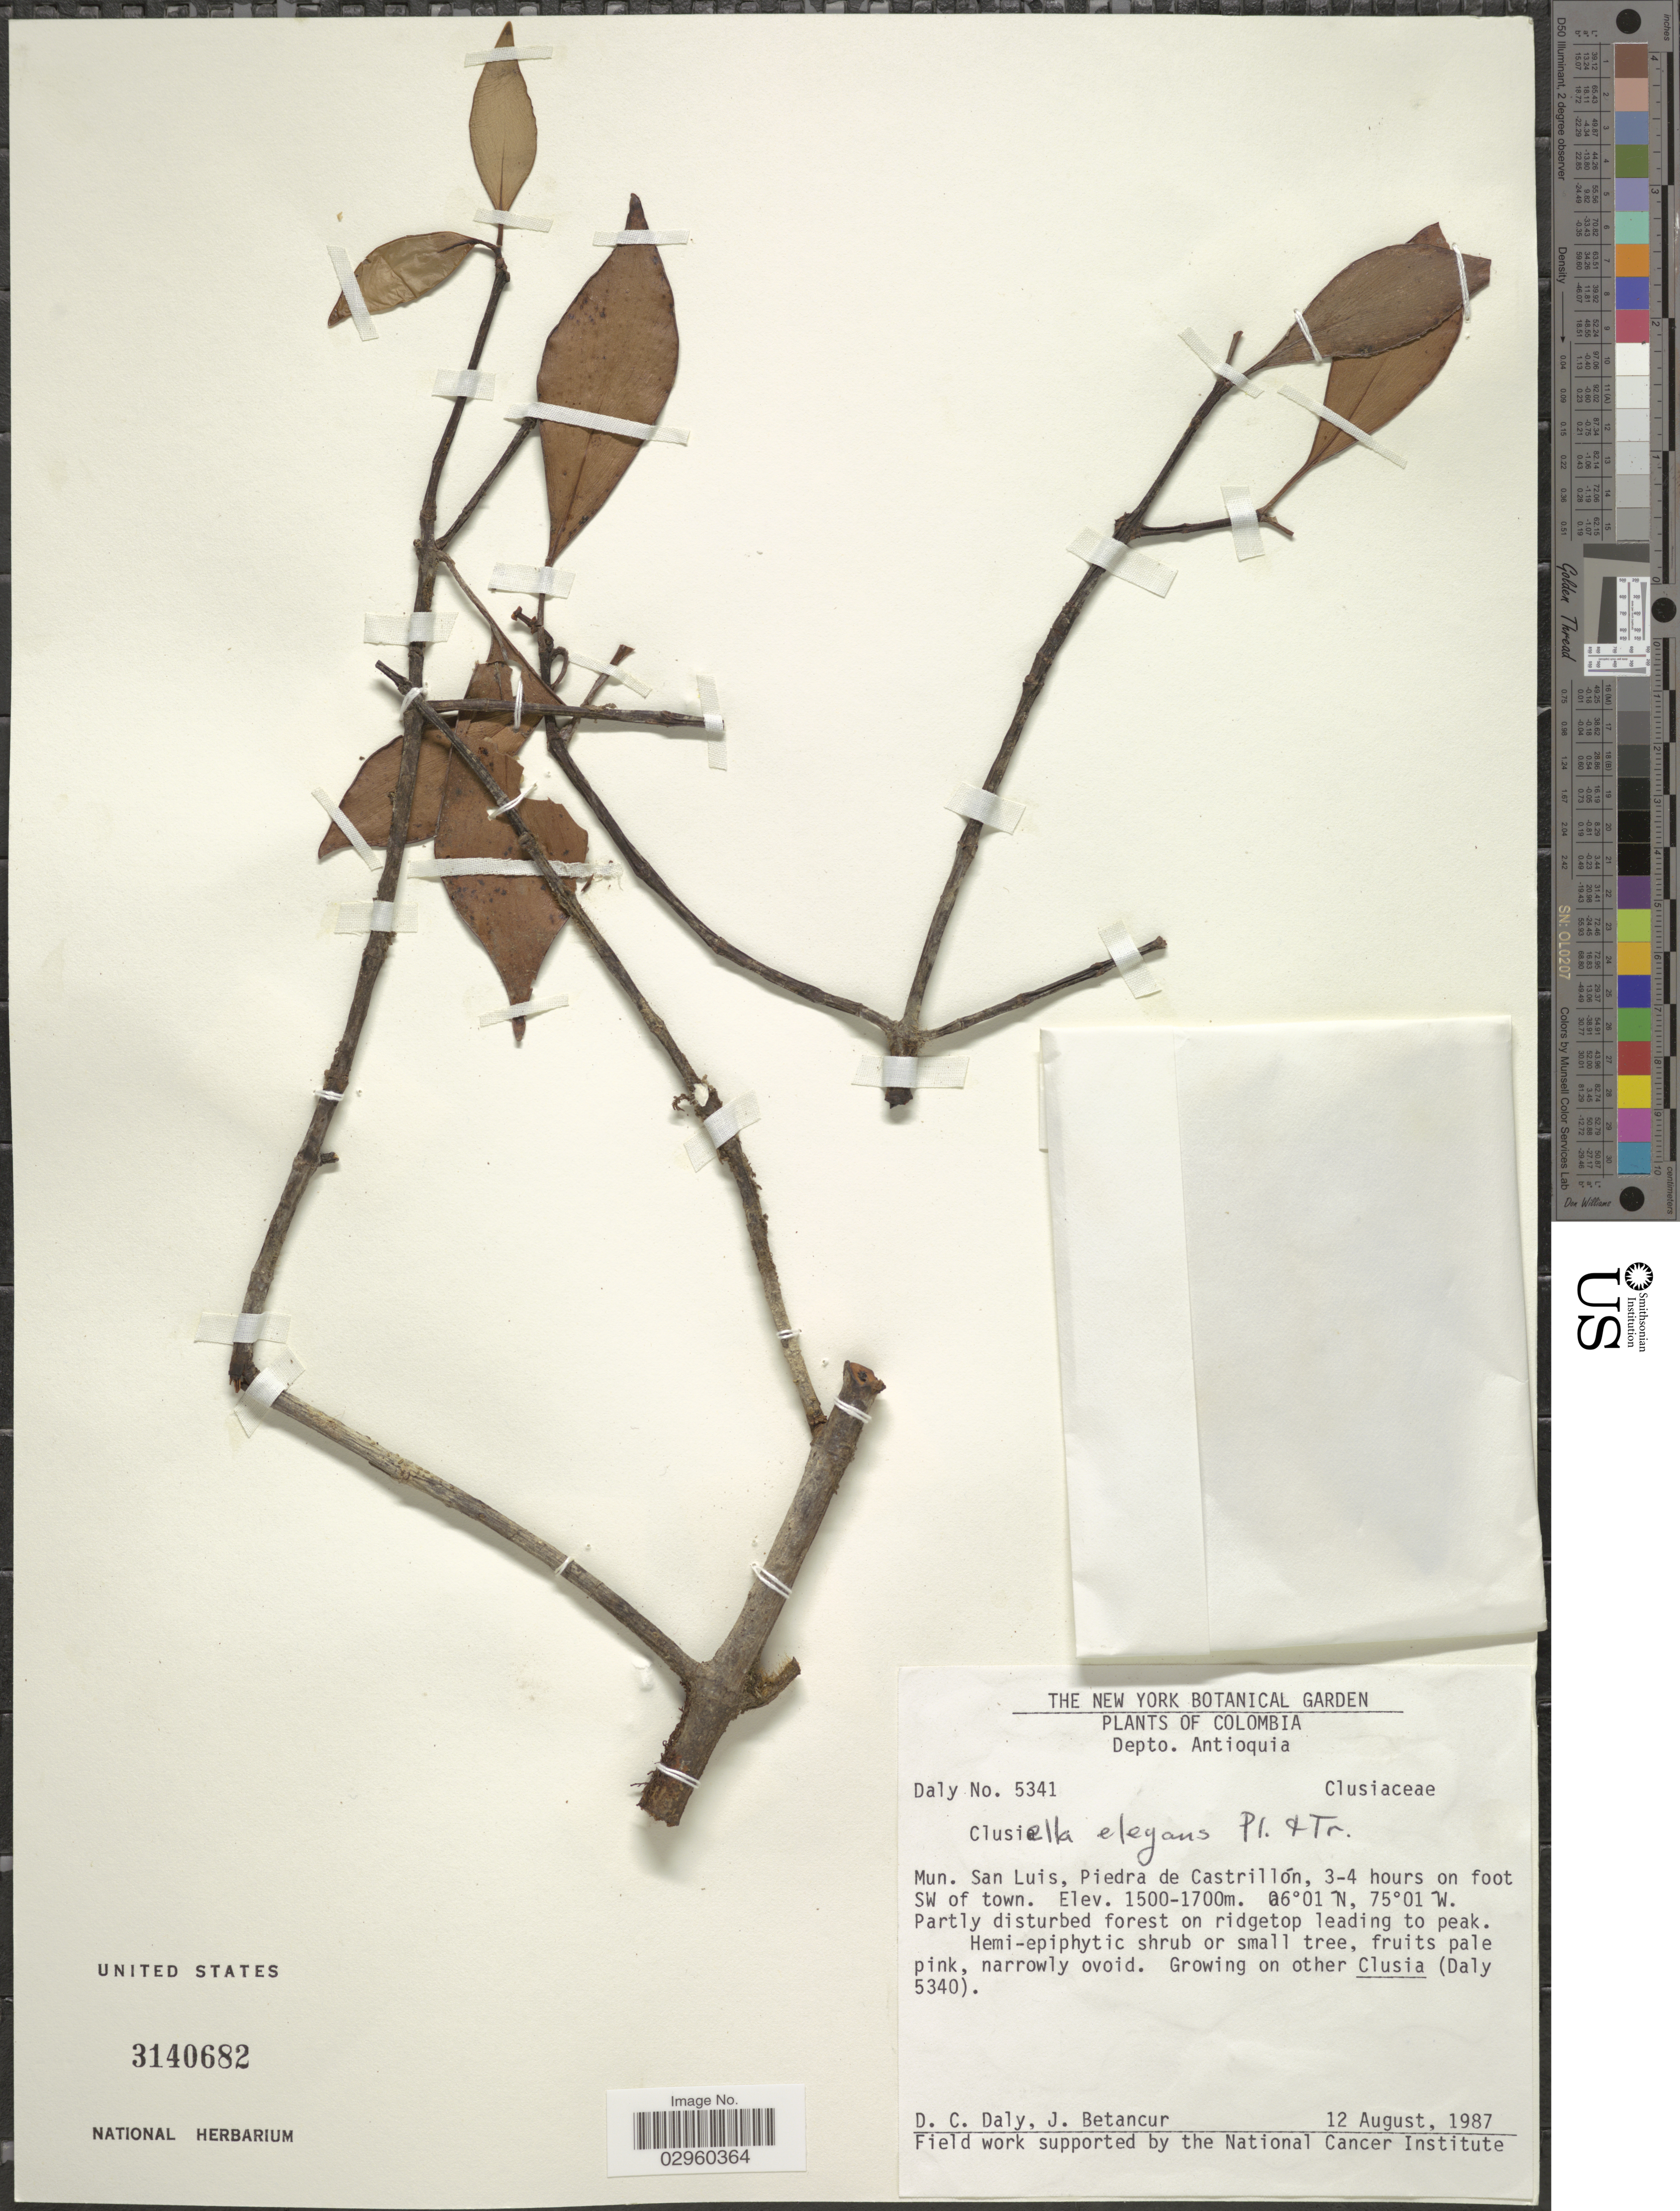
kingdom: Plantae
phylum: Tracheophyta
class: Magnoliopsida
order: Malpighiales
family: Calophyllaceae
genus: Clusiella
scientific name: Clusiella elegans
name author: Planch. & Triana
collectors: D. C. Daly & J. Betancur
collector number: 5341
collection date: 1987-08-12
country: Colombia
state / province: Antioquia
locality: Depto. Antioquia, Mun. San Luis, Piedra de Castrillón, 3-4 hours on foot SW of town.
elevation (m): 1500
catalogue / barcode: US 3140682